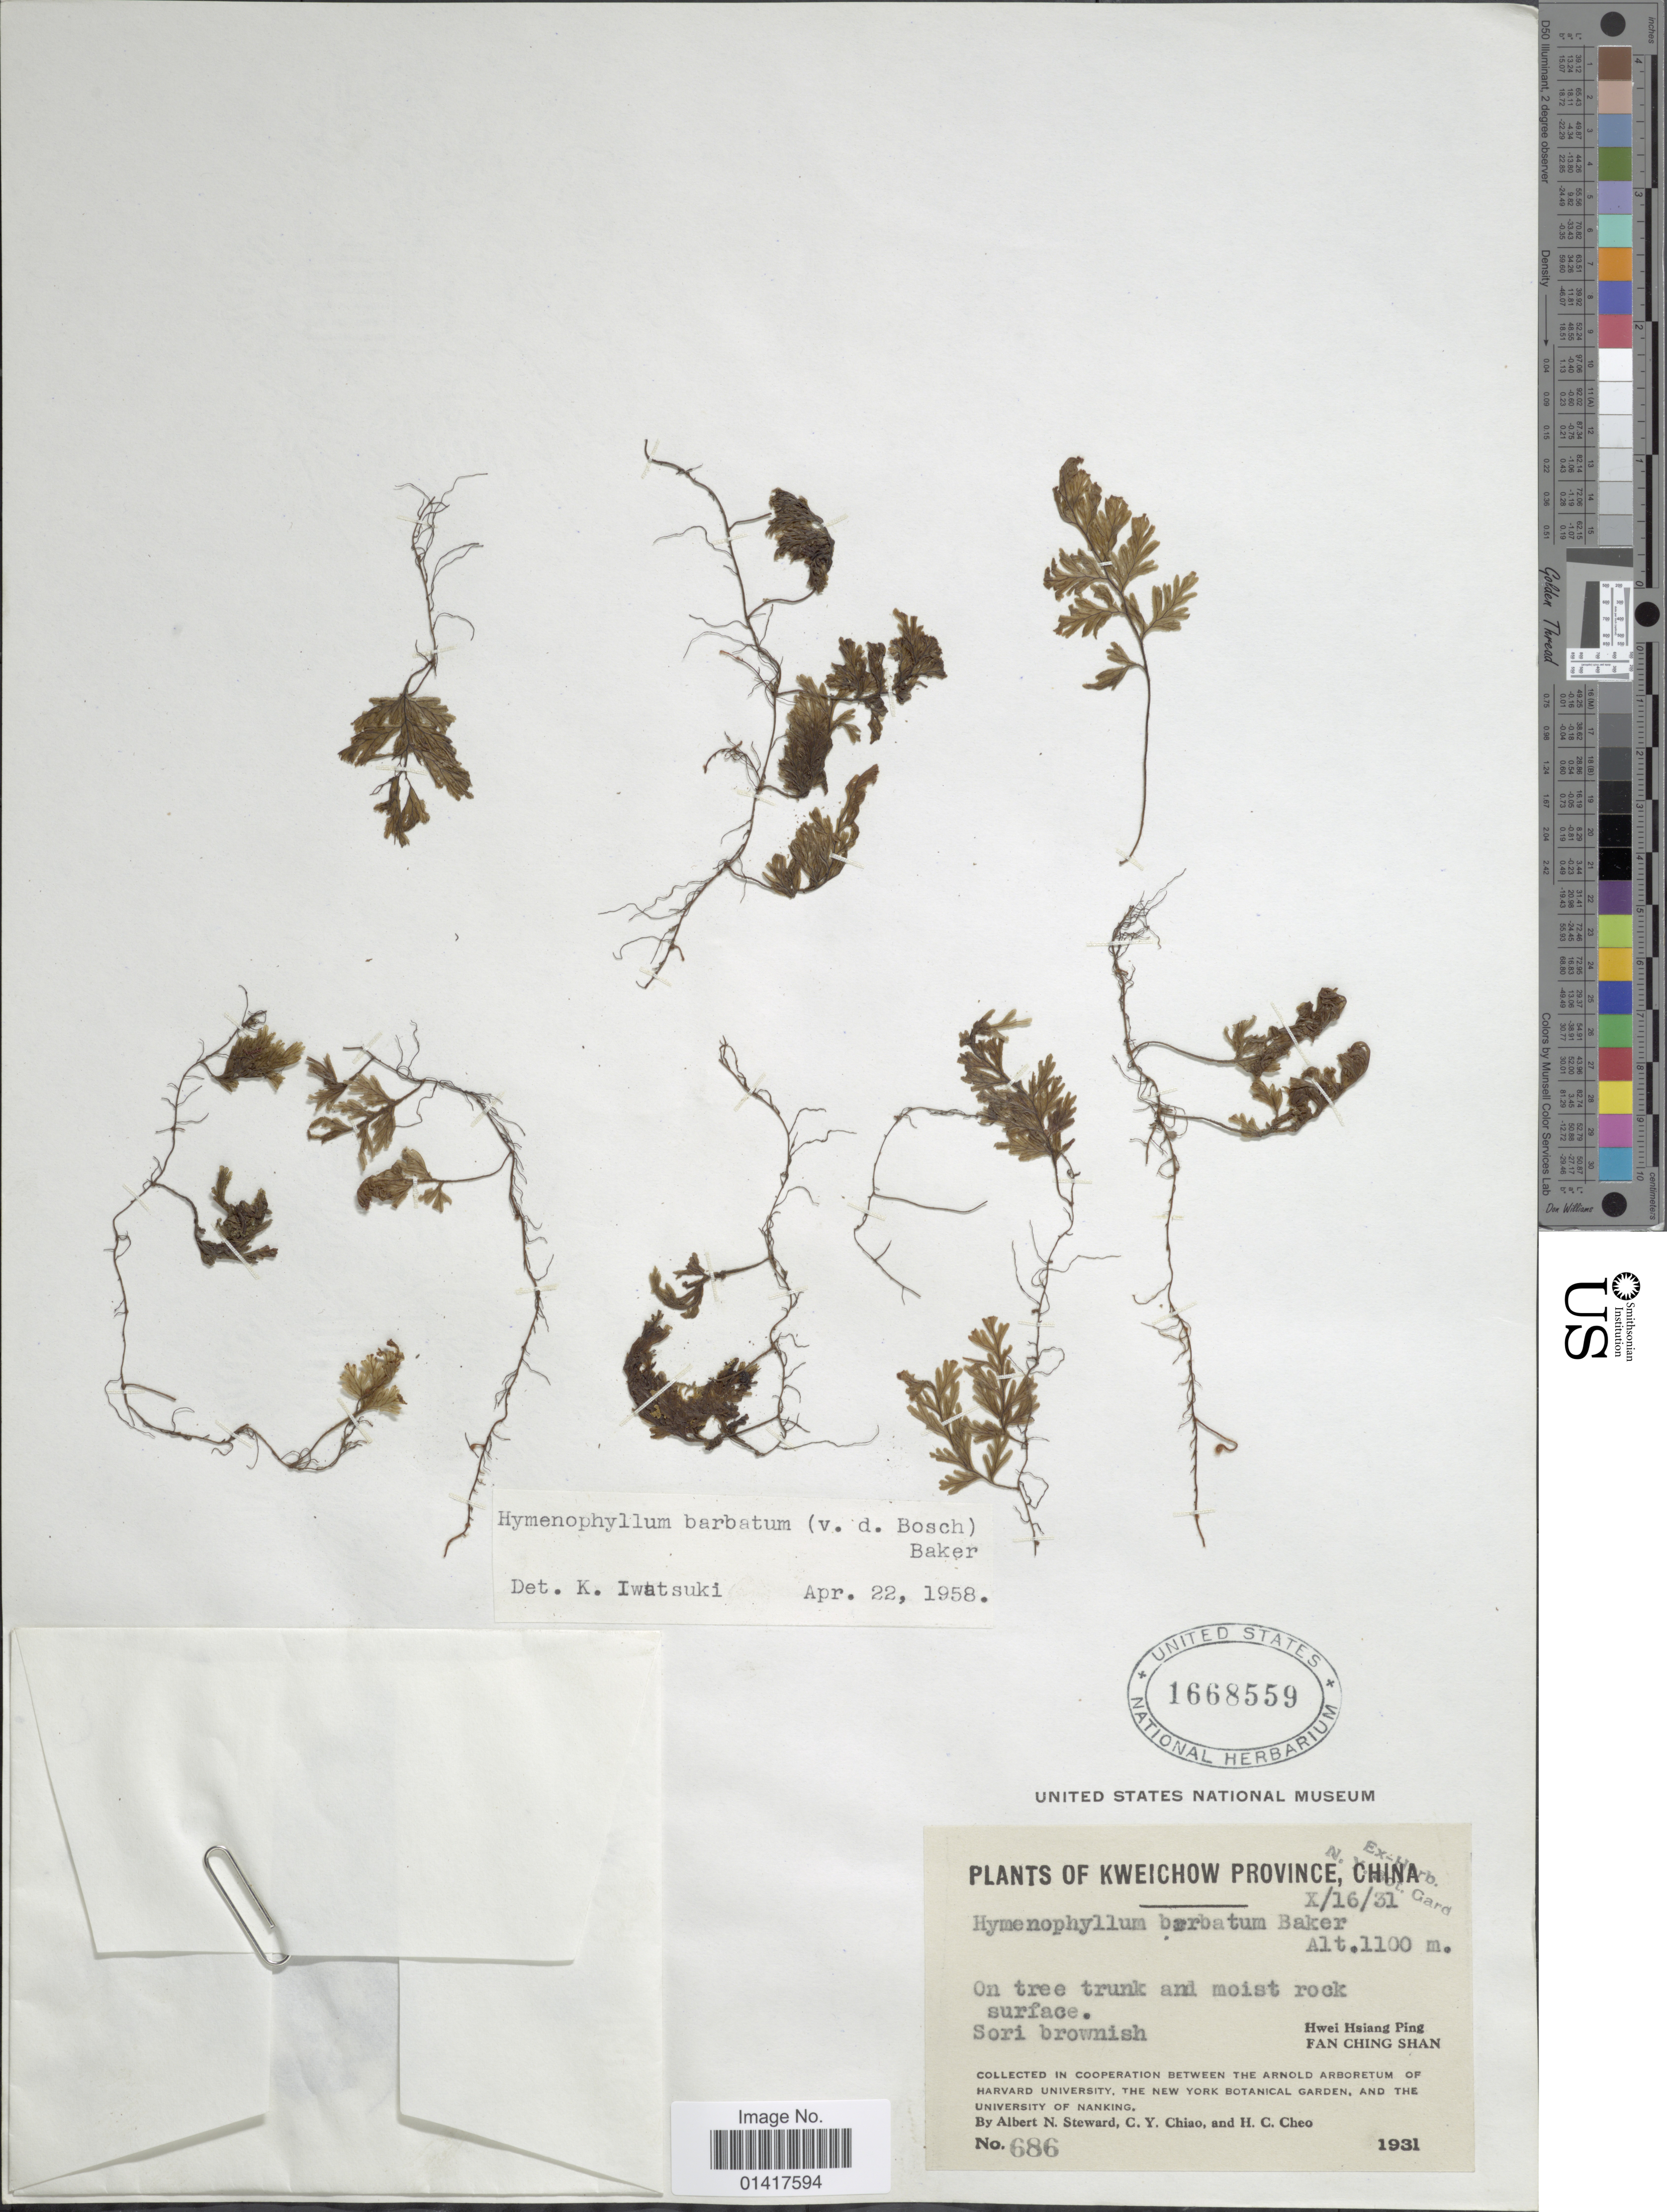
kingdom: Plantae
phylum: Tracheophyta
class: Polypodiopsida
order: Hymenophyllales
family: Hymenophyllaceae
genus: Hymenophyllum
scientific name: Hymenophyllum barbatum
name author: (Bosch) Baker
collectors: A. N. Steward, C. Y. Chiao & H. Cheo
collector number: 686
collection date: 1931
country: China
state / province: Guizhou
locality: Hwei Hsiang Ping, Fan Ching Shan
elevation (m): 1100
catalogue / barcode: US 1668559